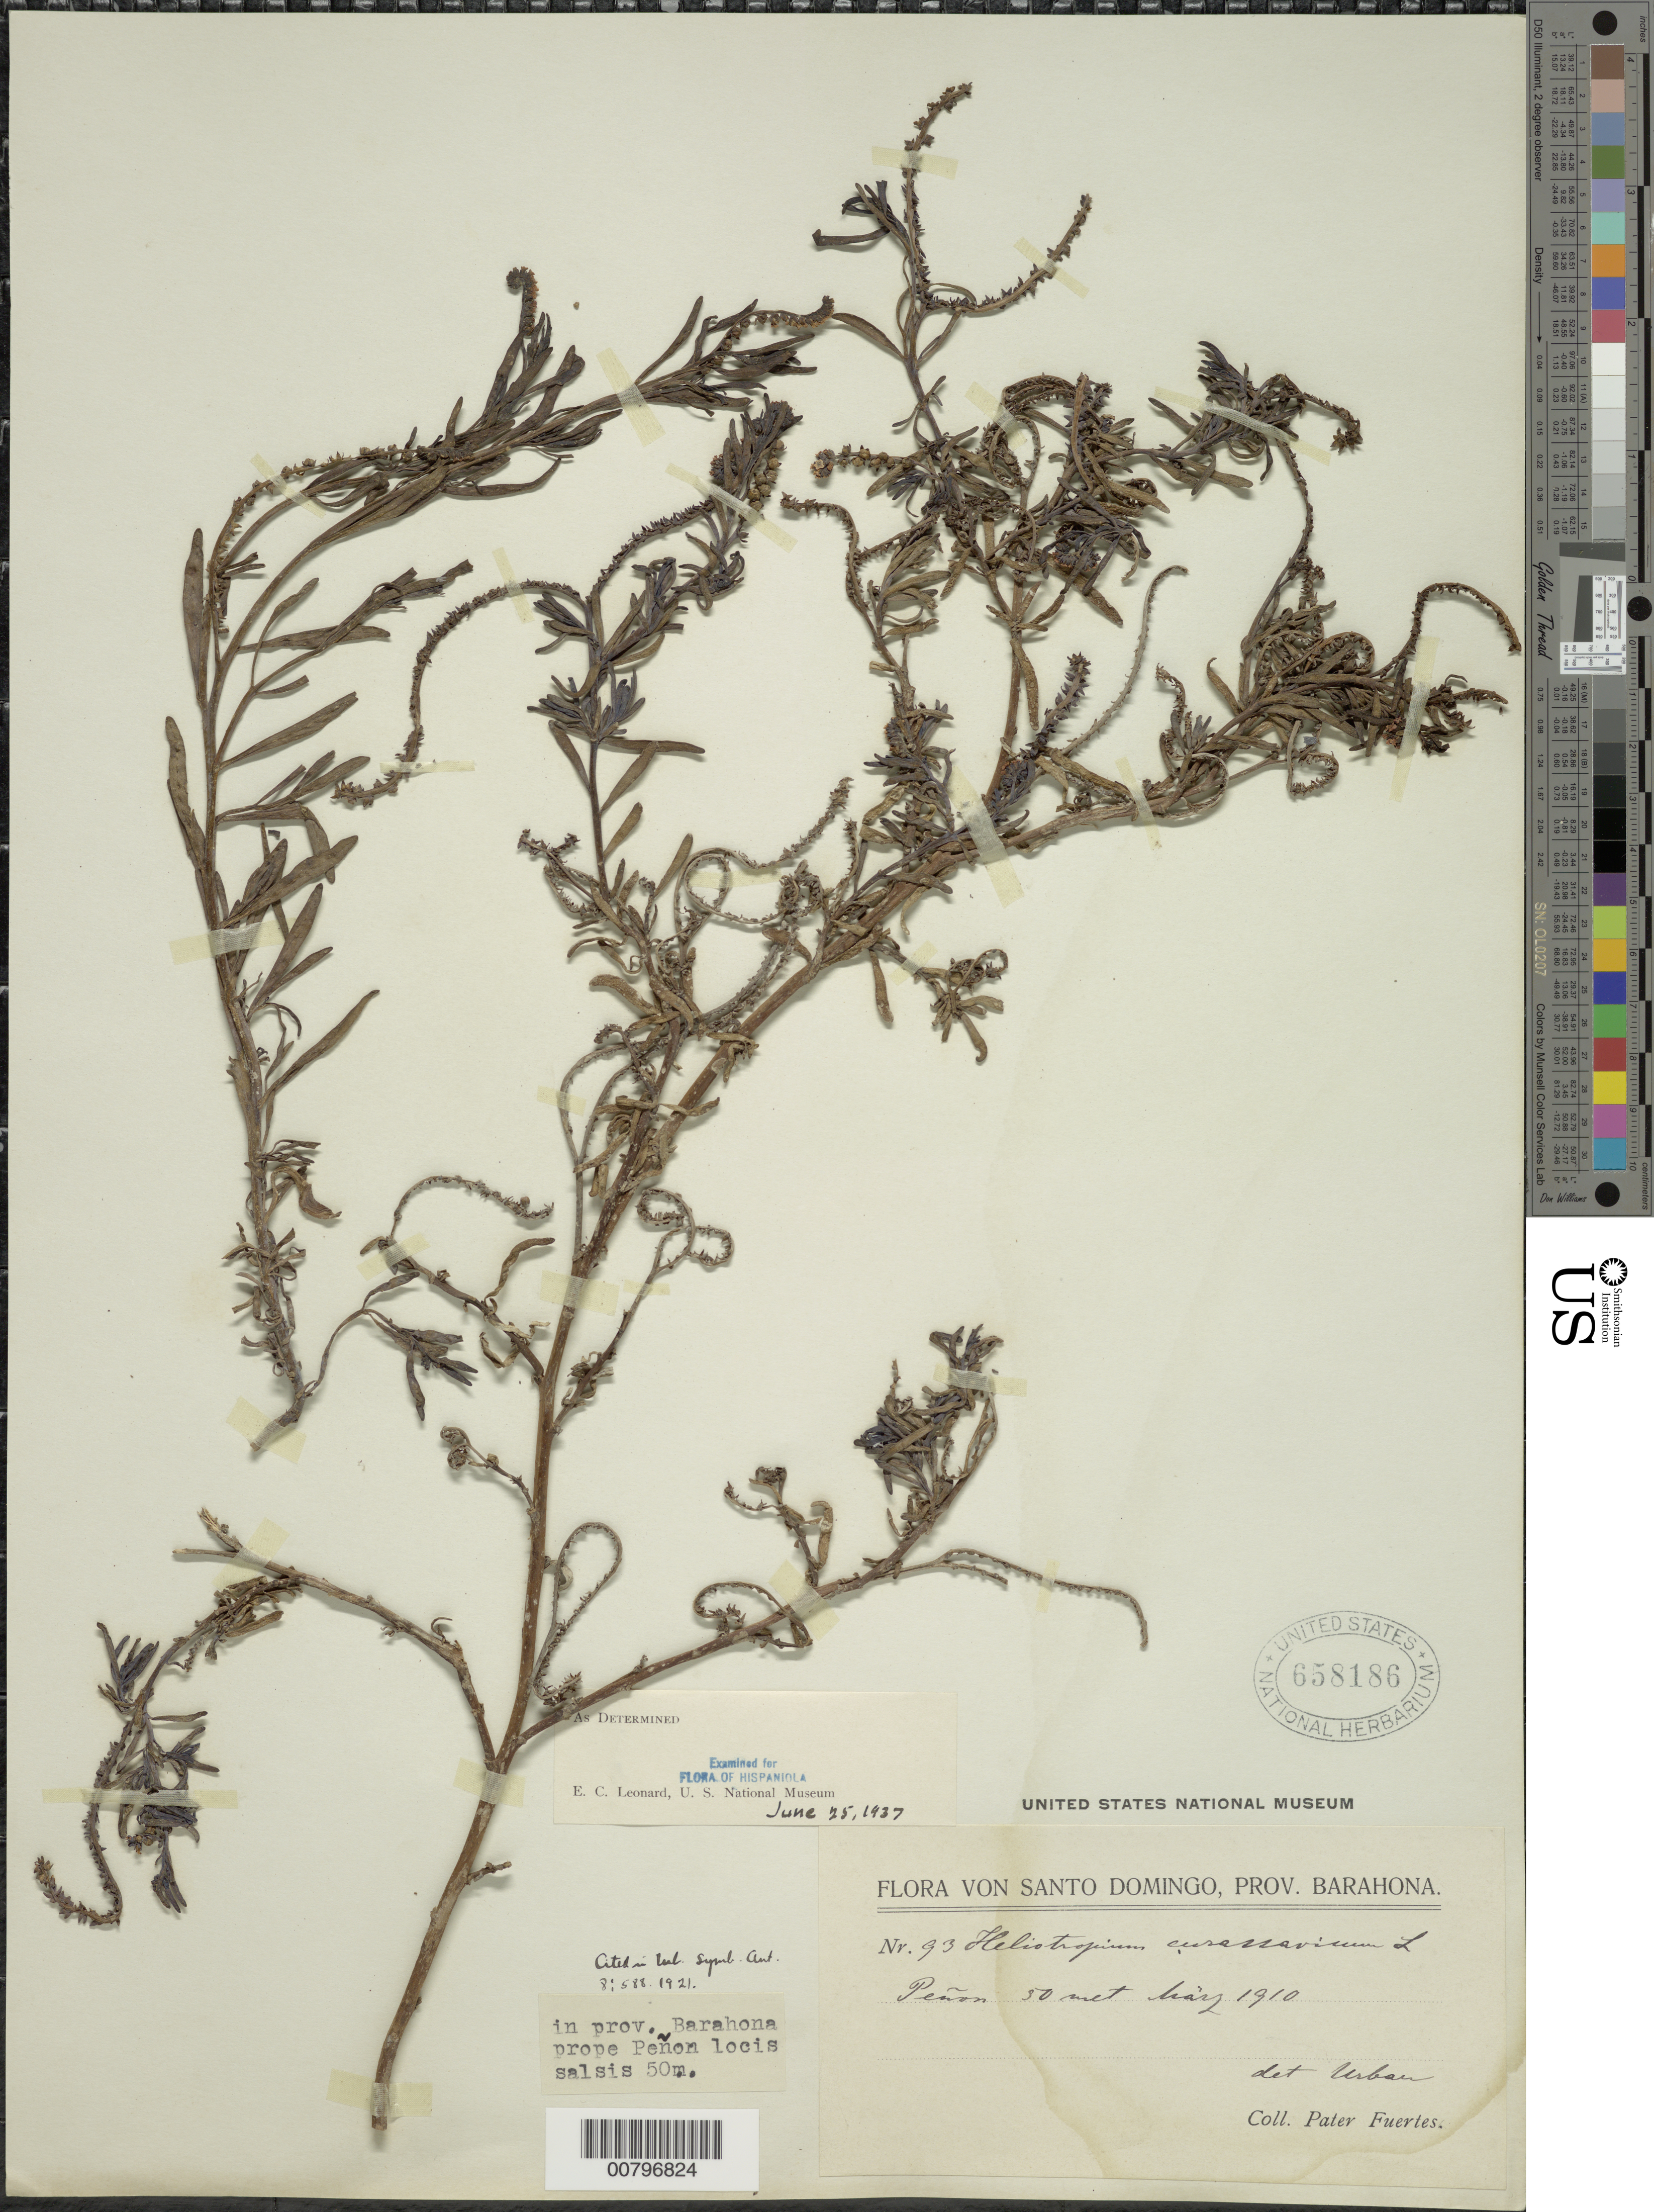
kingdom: Plantae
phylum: Tracheophyta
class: Magnoliopsida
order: Boraginales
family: Heliotropiaceae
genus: Heliotropium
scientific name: Heliotropium curassavicum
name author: L.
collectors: M. D. Fuertes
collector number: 93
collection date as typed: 1910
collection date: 1910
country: Dominican Republic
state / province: Barahona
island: Hispaniola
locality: Around Peñon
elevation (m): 50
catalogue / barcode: US 658186